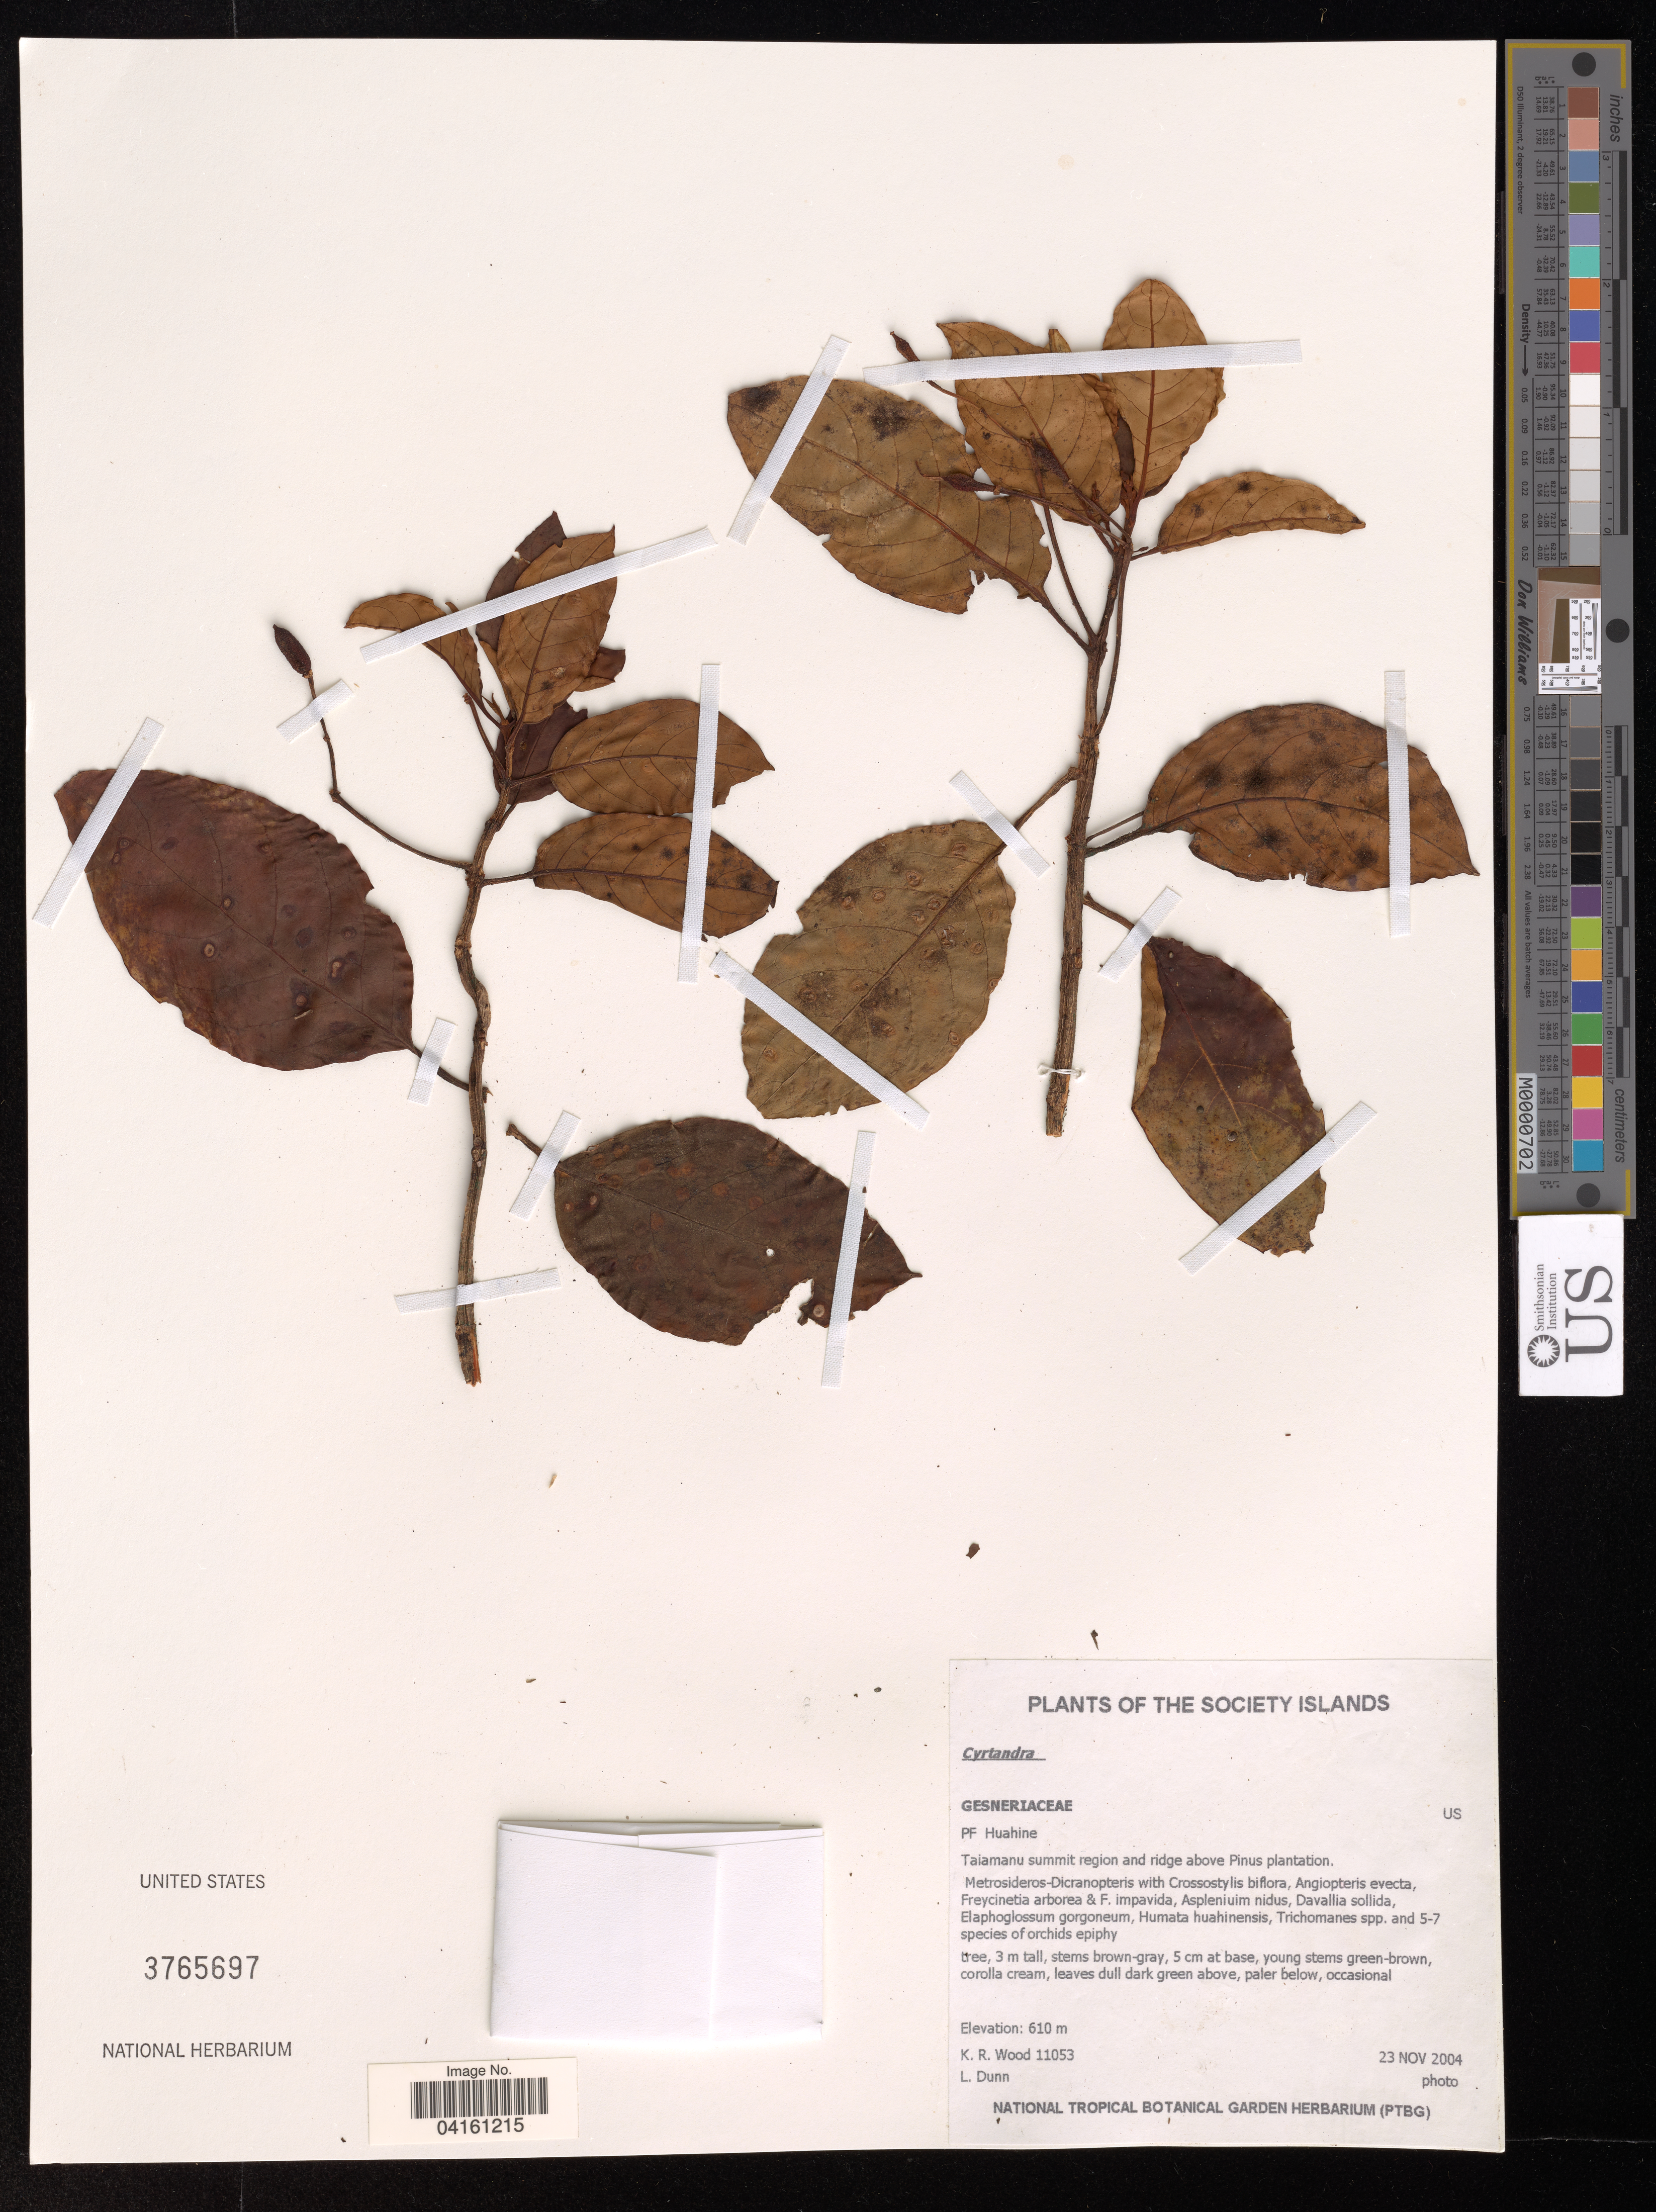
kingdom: Plantae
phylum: Tracheophyta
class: Magnoliopsida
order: Lamiales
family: Gesneriaceae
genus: Cyrtandra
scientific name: Cyrtandra sp.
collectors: K. R. Wood & L. Dunn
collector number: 11053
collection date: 2004-11-23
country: French Polynesia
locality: The Society Islands. PF Huahine. Taiamanu summit region and ridge above Pinus plantation.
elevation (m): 610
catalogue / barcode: US 3765697